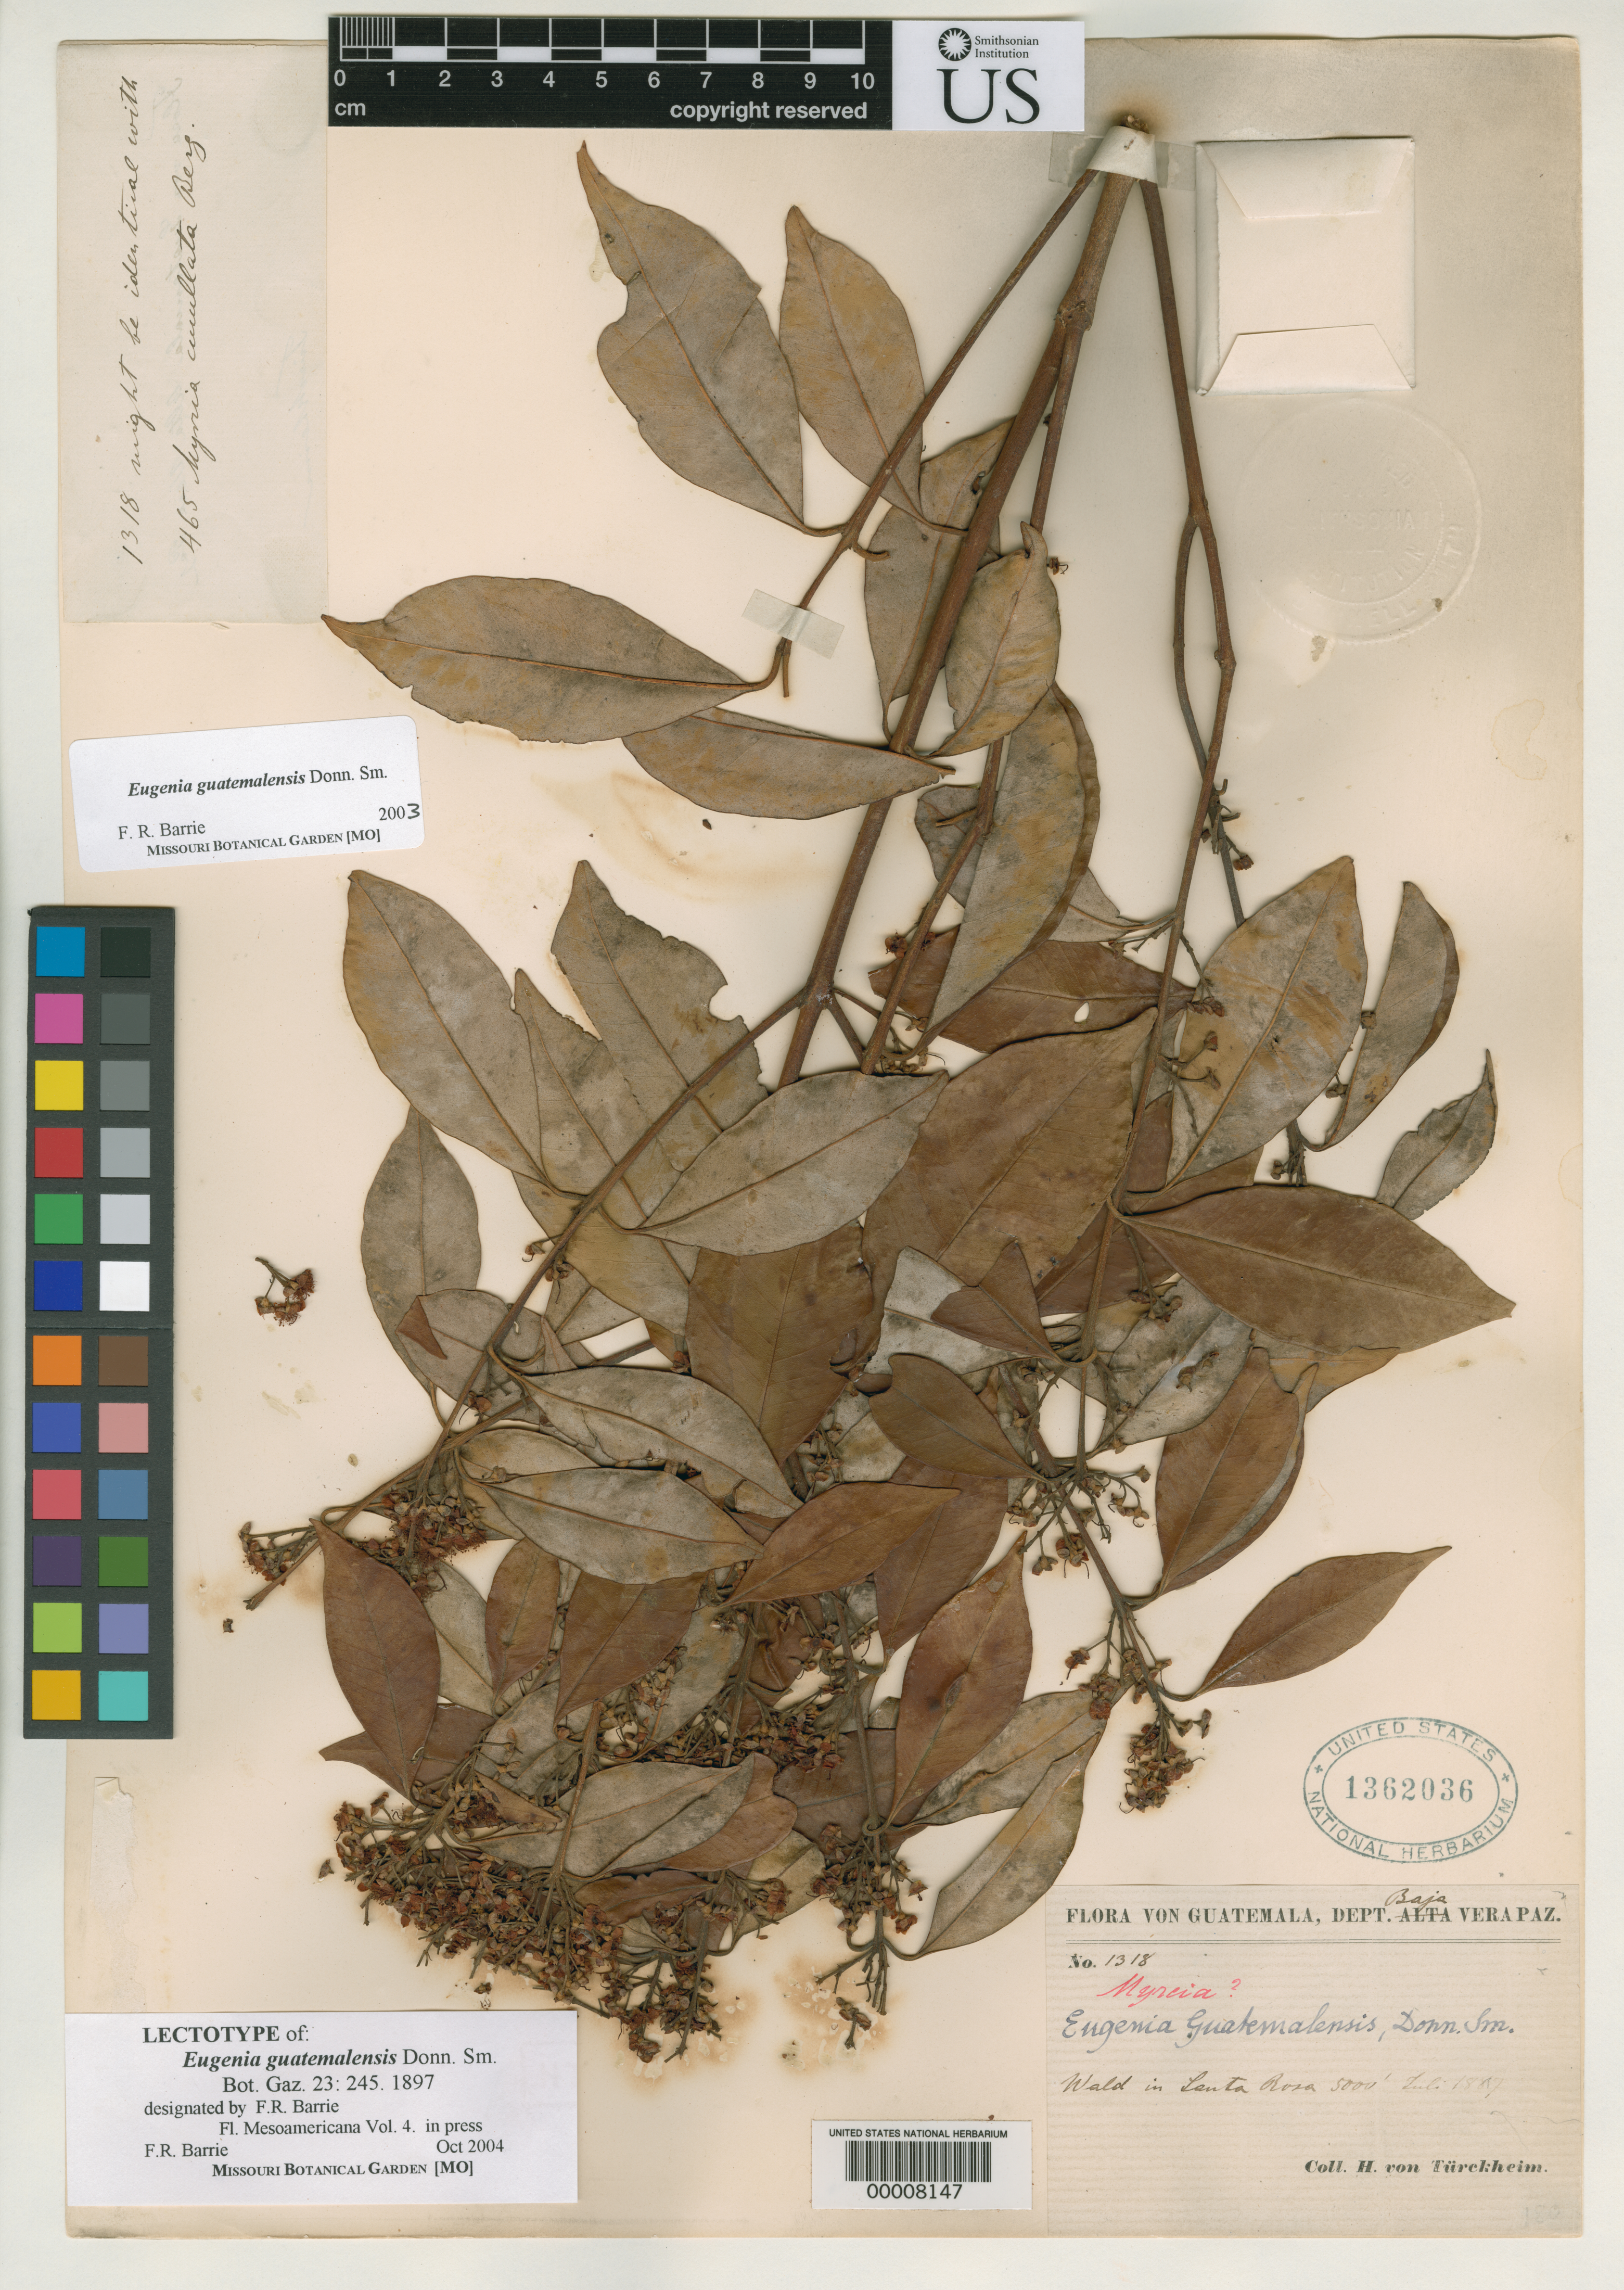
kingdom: Plantae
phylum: Tracheophyta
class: Magnoliopsida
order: Myrtales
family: Myrtaceae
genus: Eugenia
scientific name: Eugenia guatemalensis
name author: Donn. Sm.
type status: Type Collection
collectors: H. von Türckheim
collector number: J.D.S. 1318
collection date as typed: Jul 1887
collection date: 1887-07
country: Guatemala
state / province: Baja Verapaz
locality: Santa Rosa.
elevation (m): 1524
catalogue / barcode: US 1362036